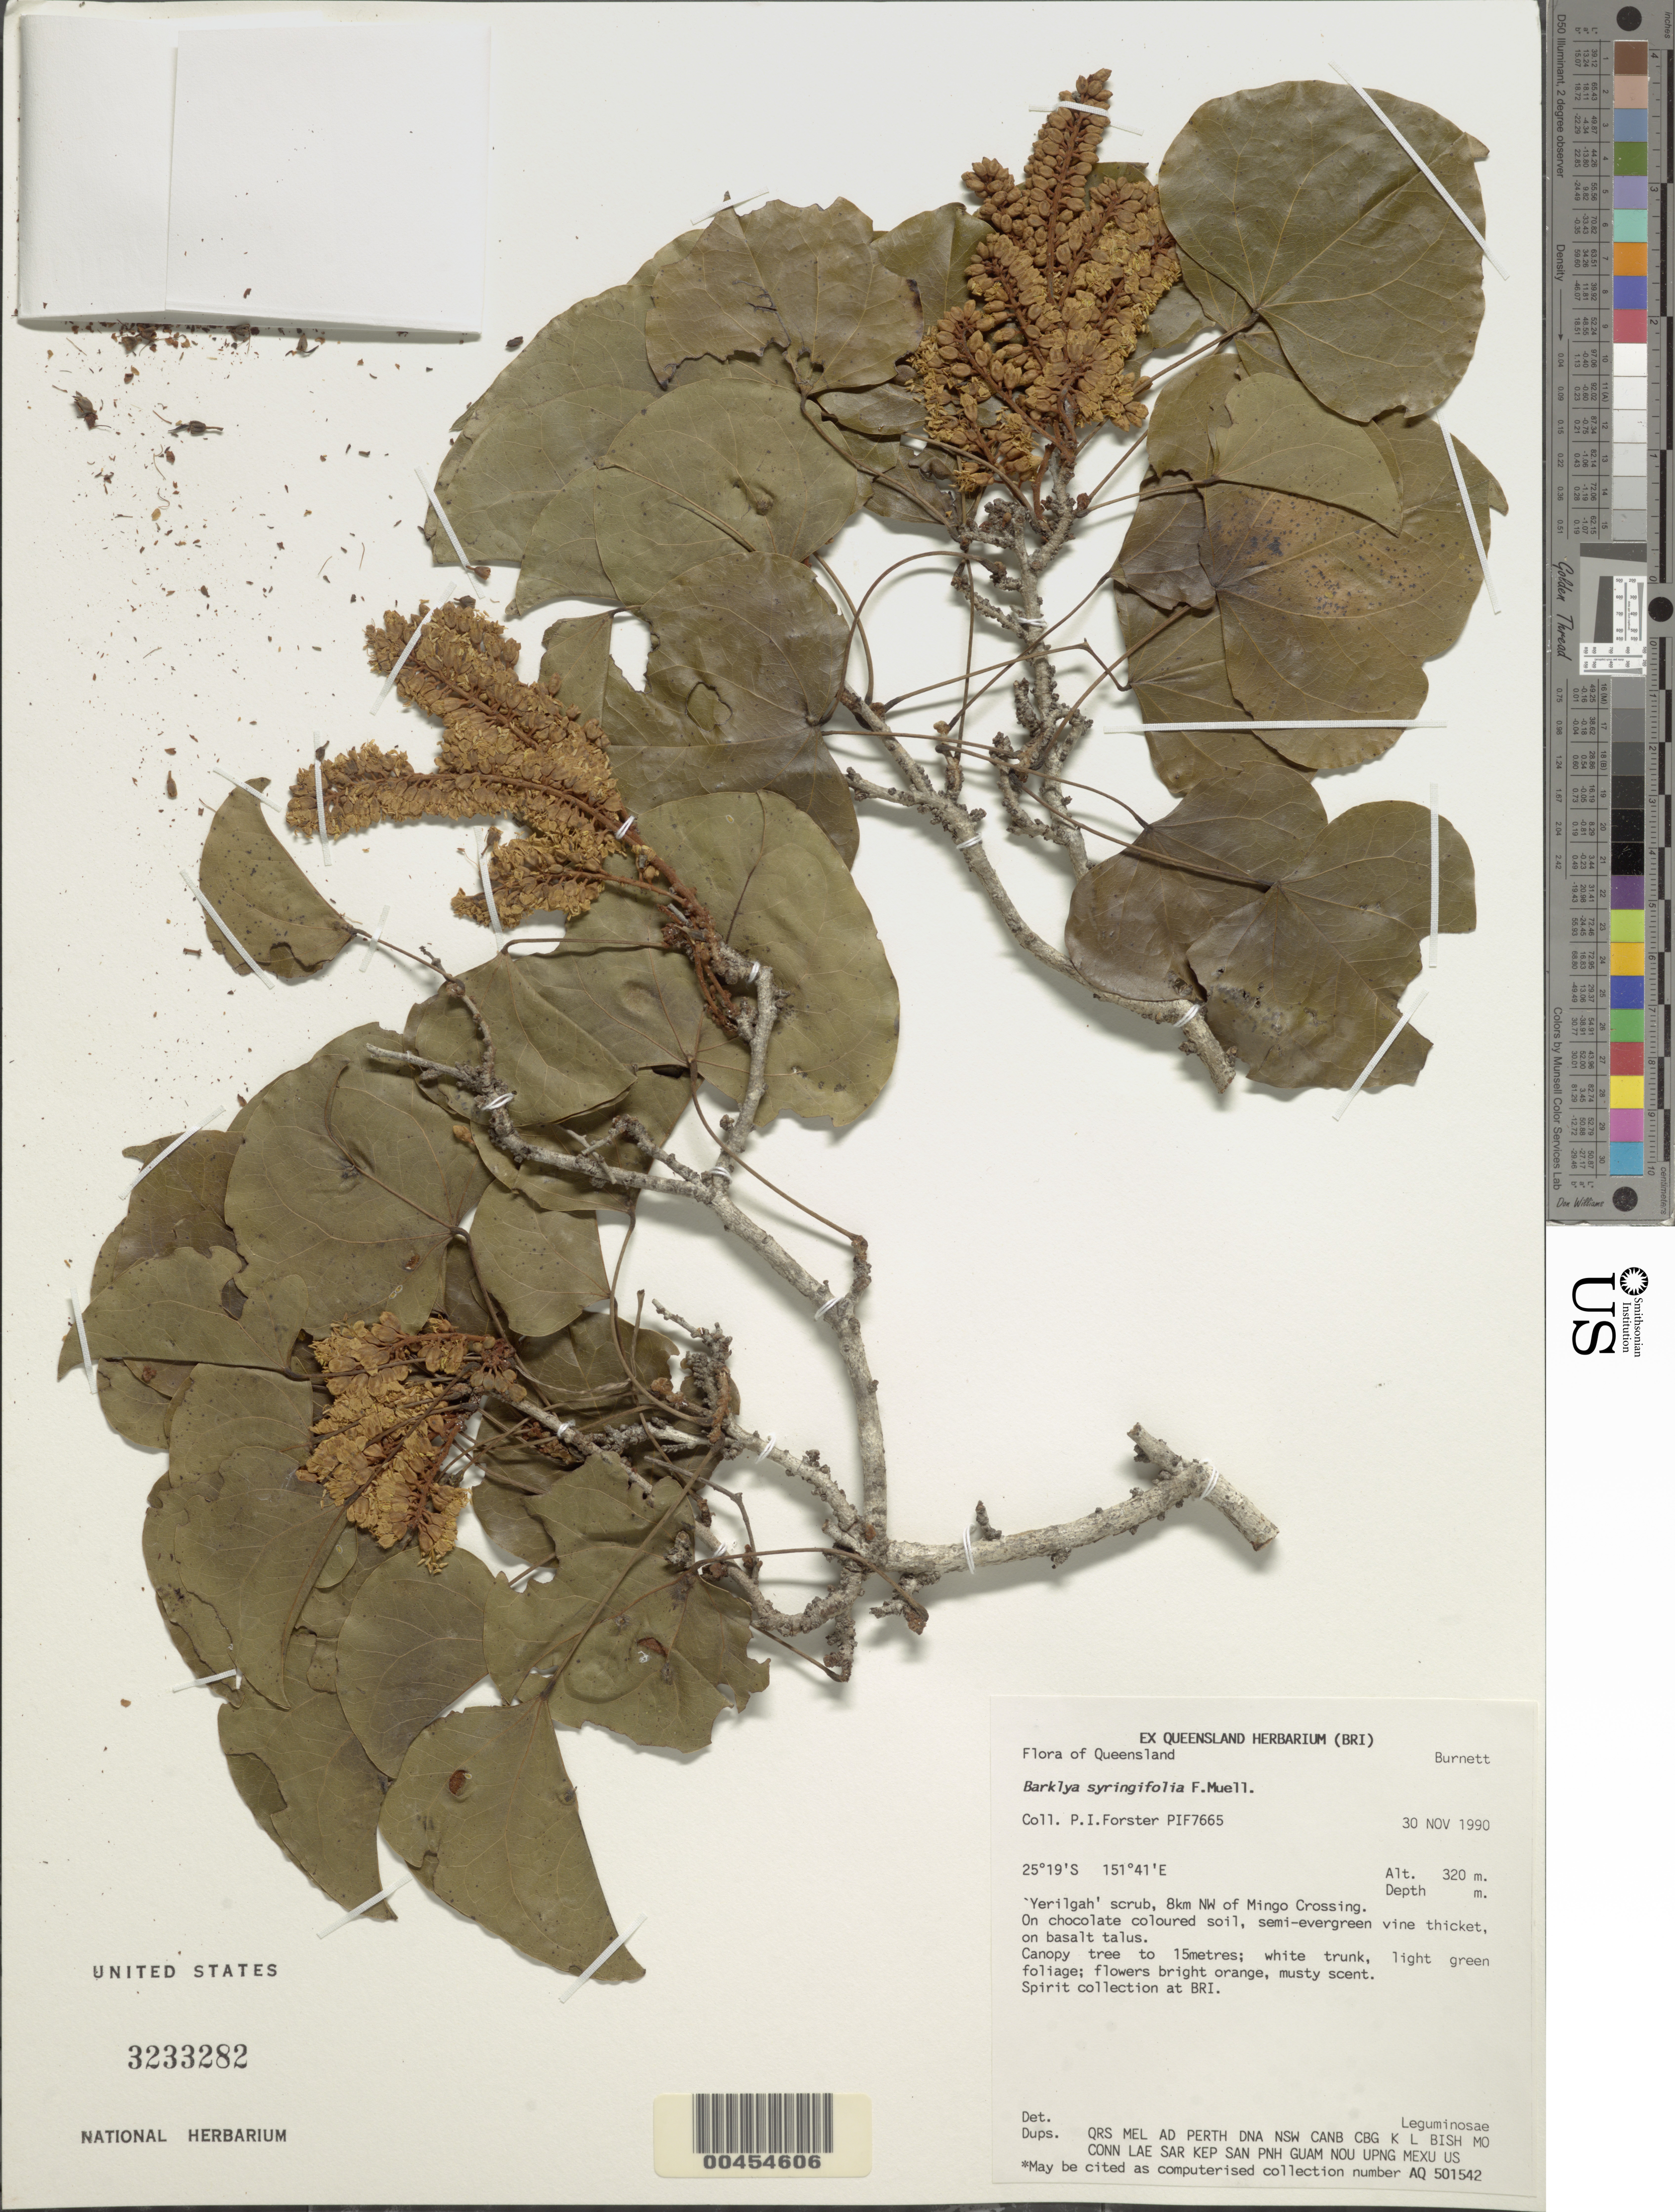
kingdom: Plantae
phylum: Tracheophyta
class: Magnoliopsida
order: Fabales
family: Fabaceae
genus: Barklya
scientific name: Barklya syringifolia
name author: F. Muell.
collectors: P. I. Forster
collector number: Pif7665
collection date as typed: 30 Nov 1990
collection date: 1990-11-30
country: Australia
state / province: Queensland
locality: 8 km nw of mingo crossing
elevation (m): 320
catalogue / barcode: US 3233282